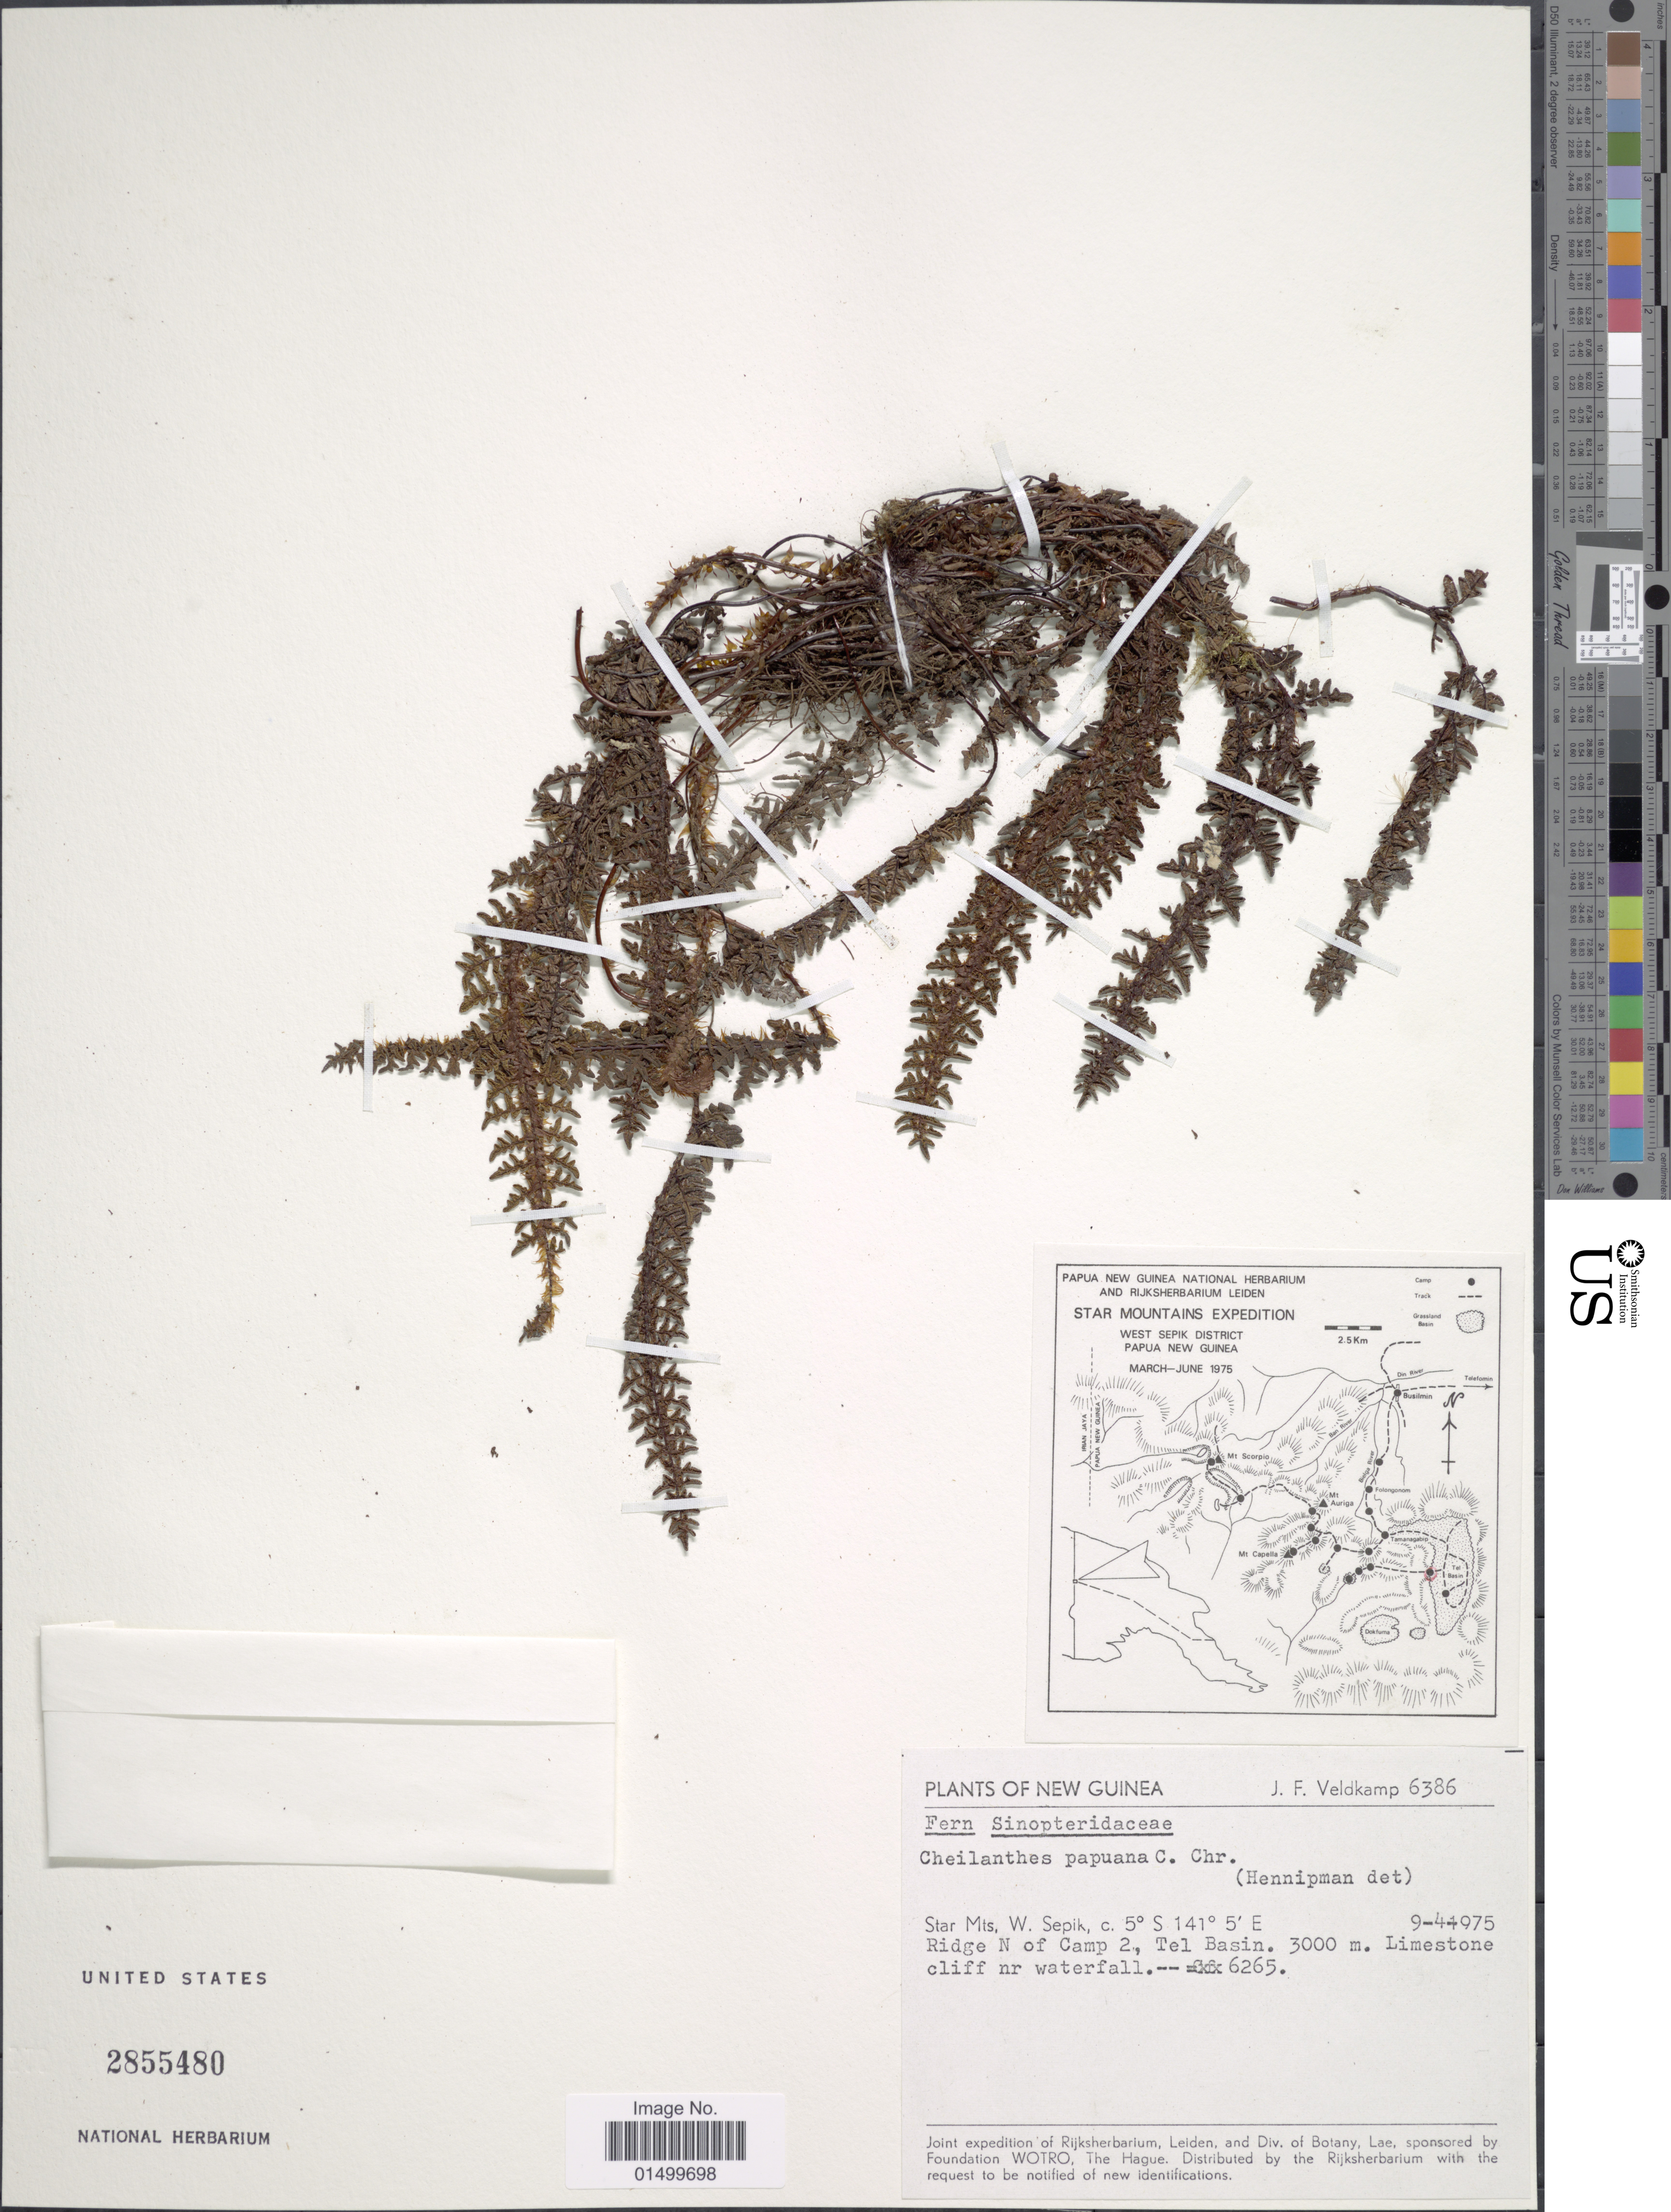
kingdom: Plantae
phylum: Tracheophyta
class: Polypodiopsida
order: Polypodiales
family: Pteridaceae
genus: Cheilanthes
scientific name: Cheilanthes papuana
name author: C. Chr.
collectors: J. F. Veldkamp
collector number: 6386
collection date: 1975-04-09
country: Papua New Guinea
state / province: Sandaun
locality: Star Mts, W. Sepik, Ridge N of Camp 2, Tel Basin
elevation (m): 3000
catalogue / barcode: US 2855480